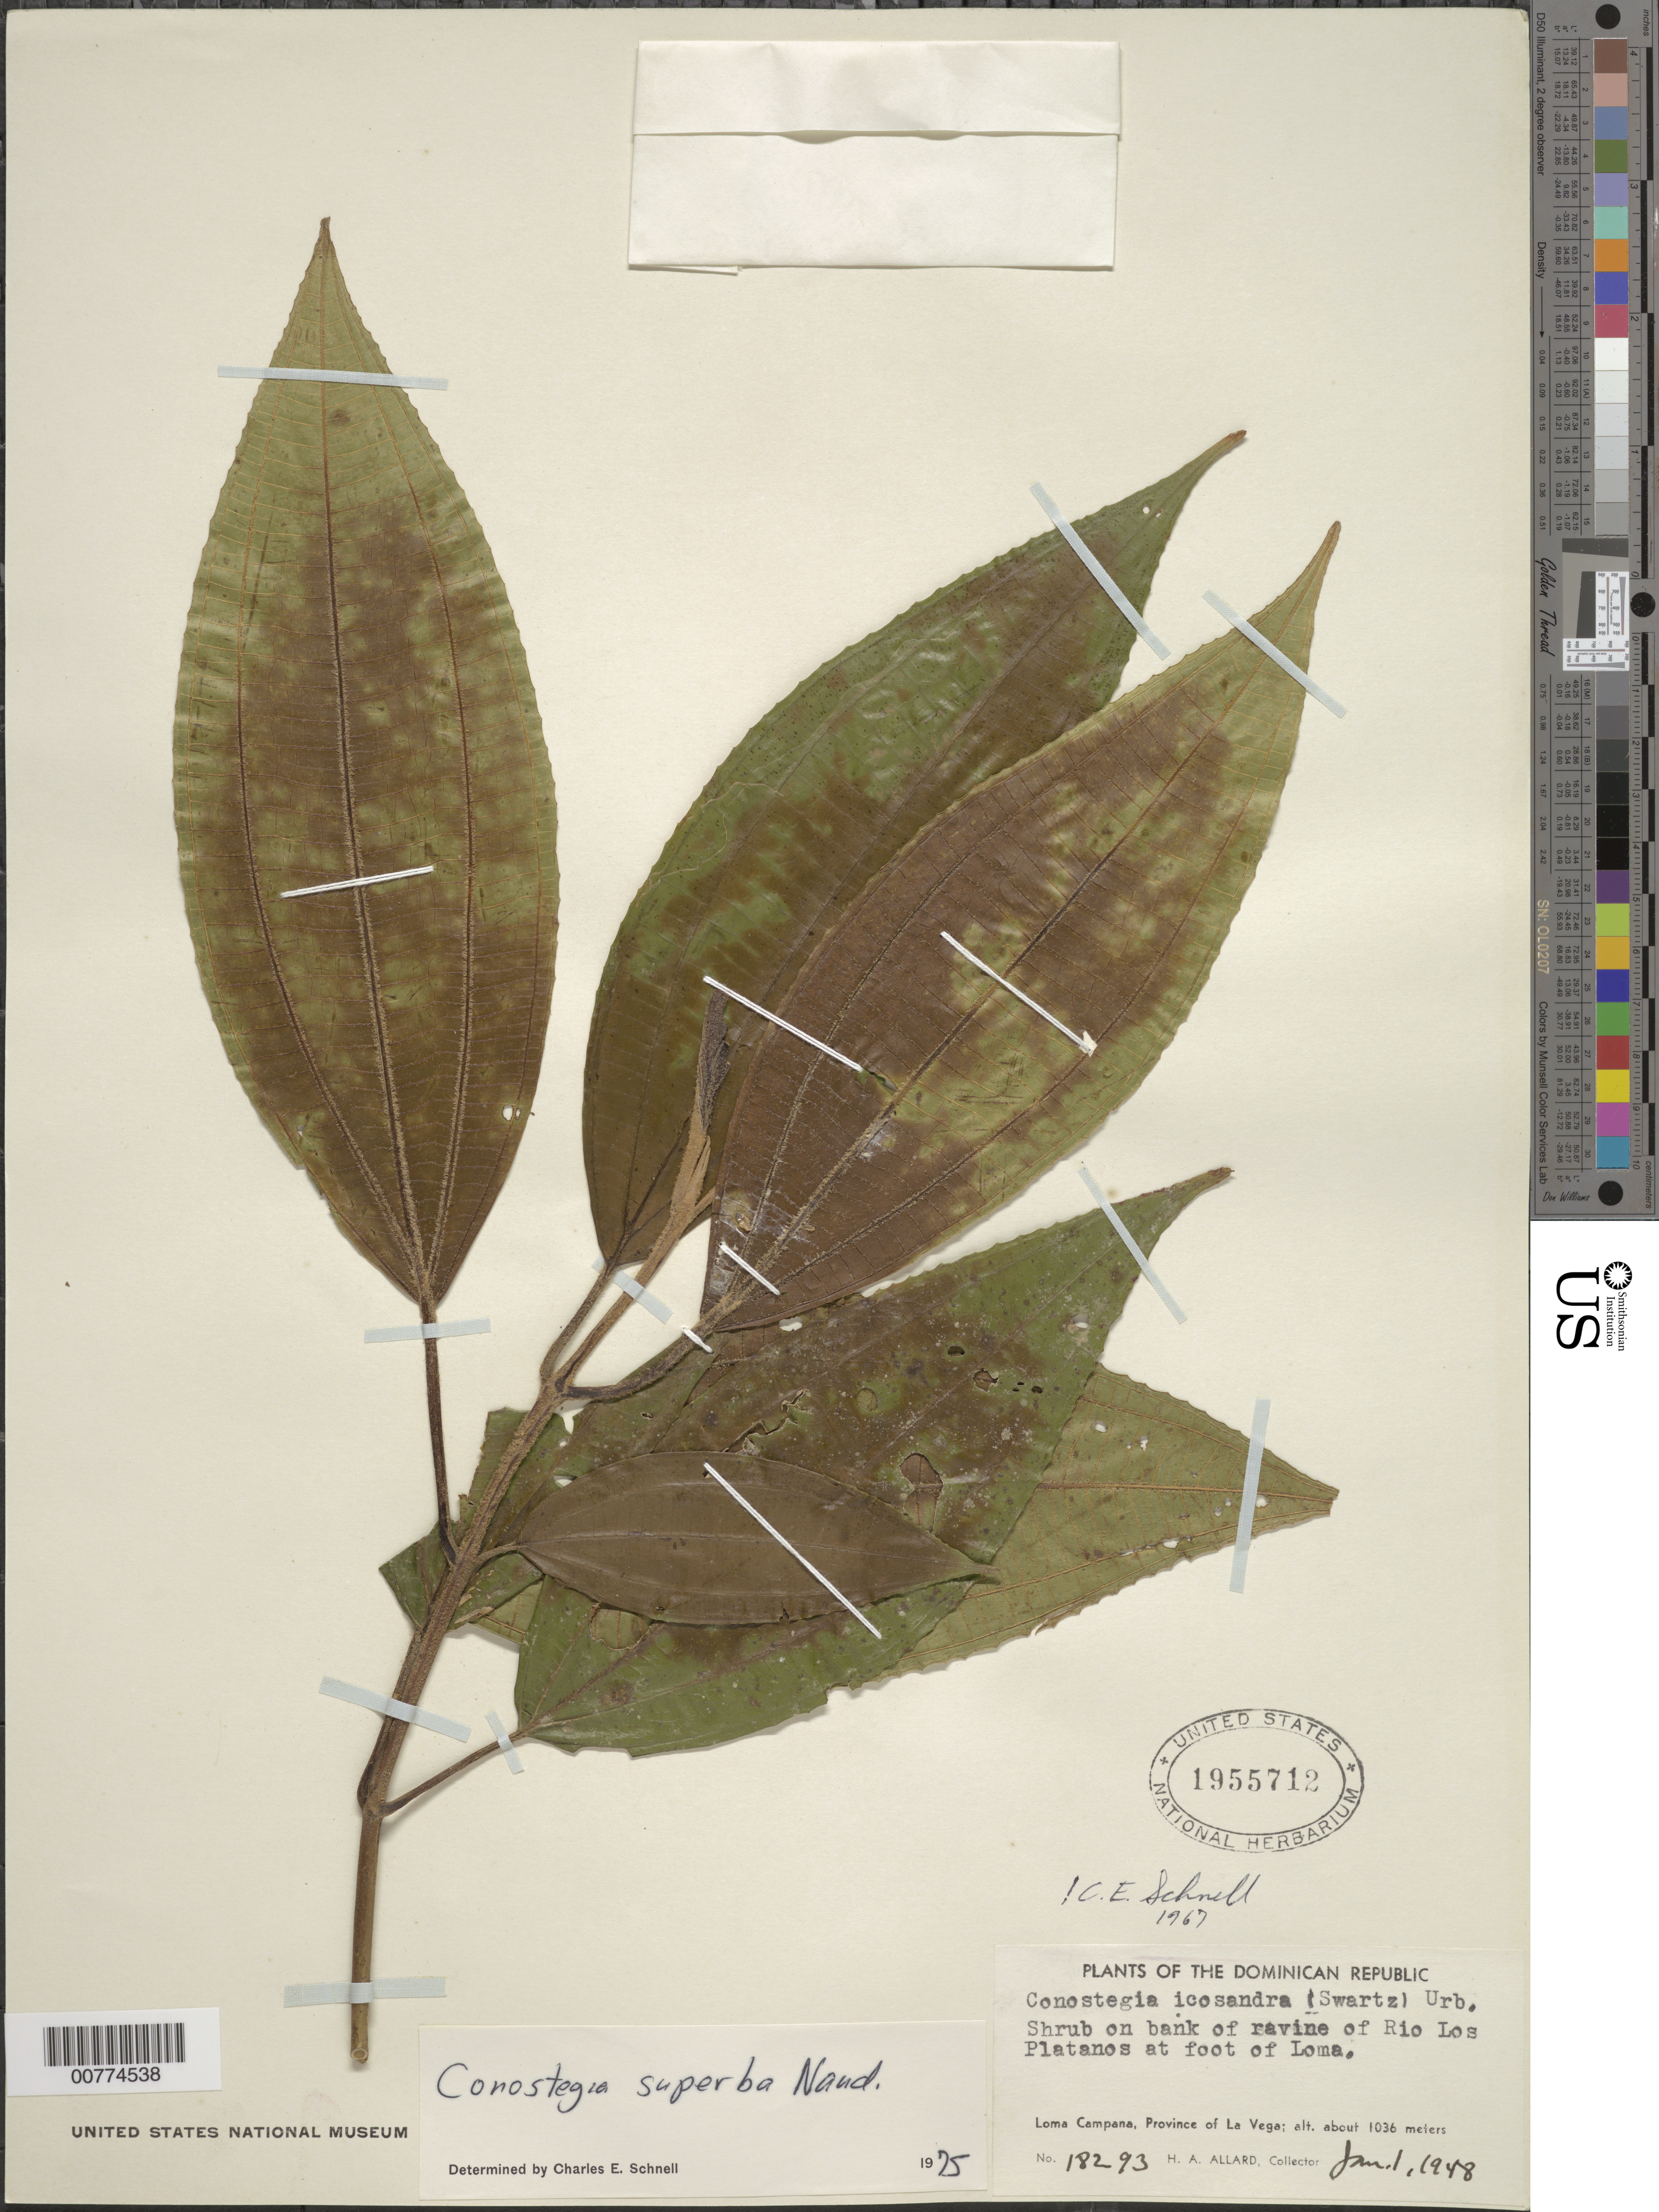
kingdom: Plantae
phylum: Tracheophyta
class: Magnoliopsida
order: Myrtales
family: Melastomataceae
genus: Conostegia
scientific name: Conostegia suberba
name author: Naudin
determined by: Schnell, C. E.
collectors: H. A. Allard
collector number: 18293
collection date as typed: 01 Jan 1948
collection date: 1948-01-01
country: Dominican Republic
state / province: La Vega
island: Hispaniola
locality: Loma Campana, ravine of Rio Los Platanos, at foot of Loma.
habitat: Bank of ravine.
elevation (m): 1036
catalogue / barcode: US 1955712